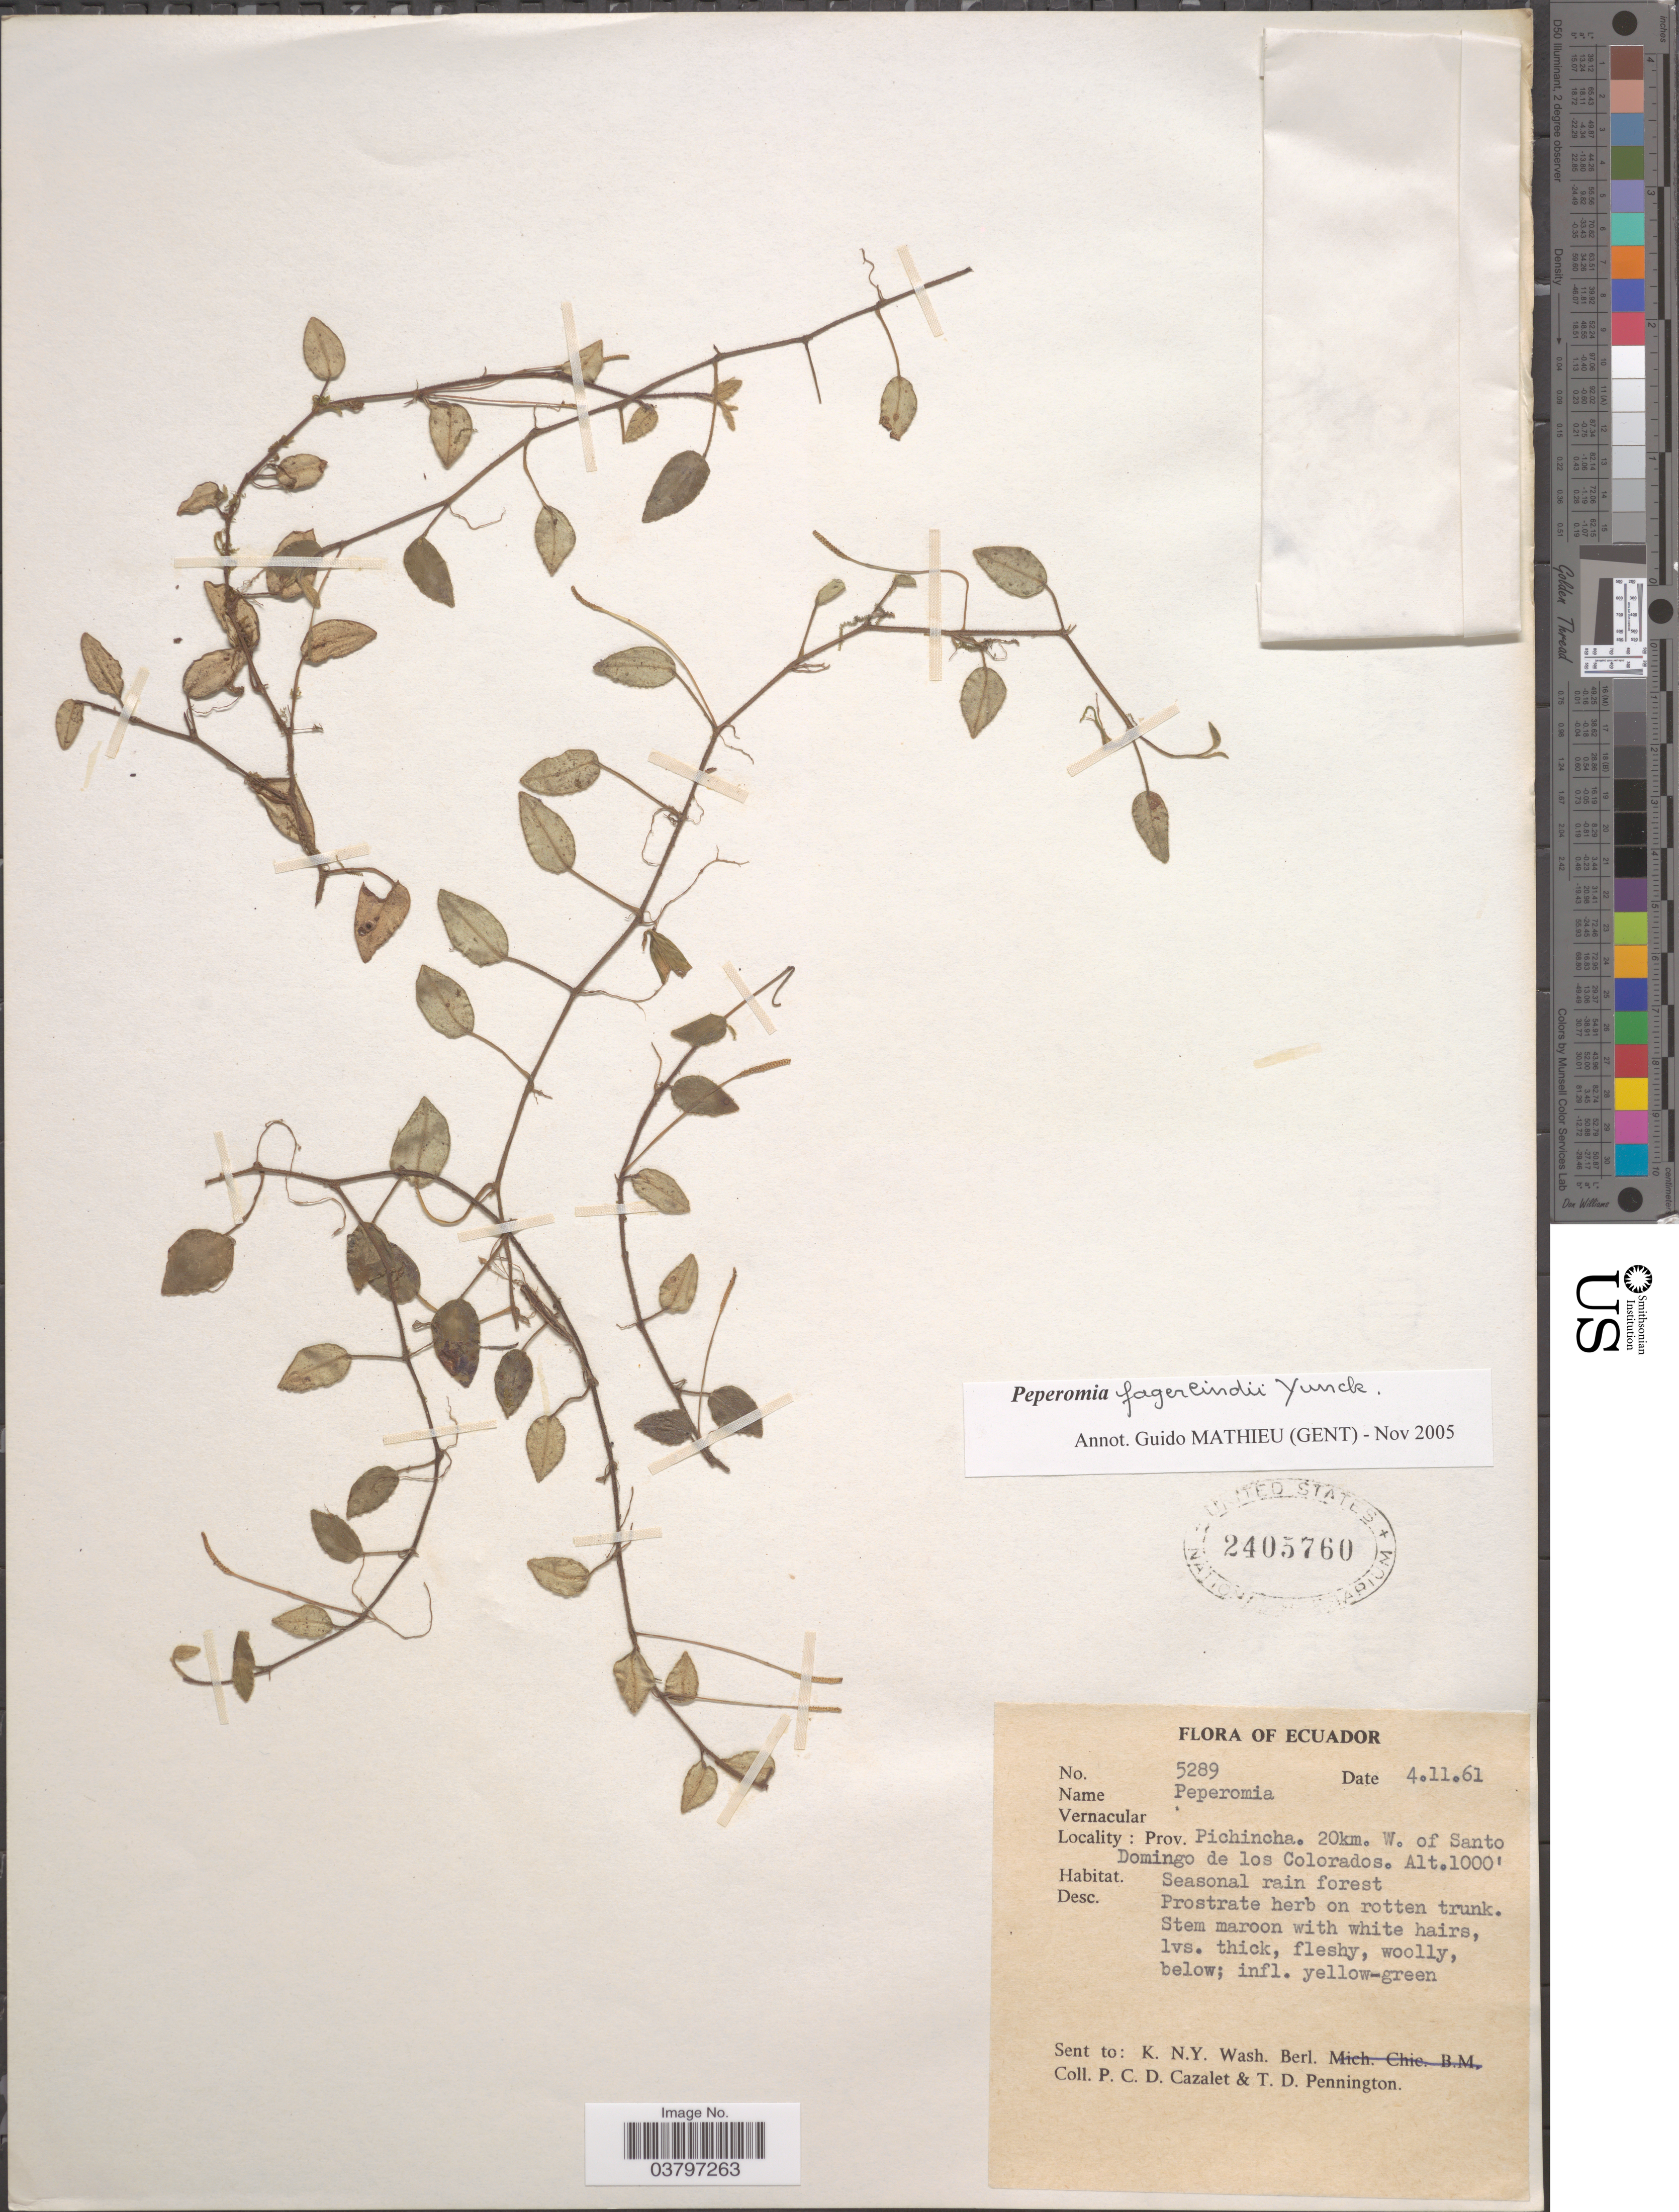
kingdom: Plantae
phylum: Tracheophyta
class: Magnoliopsida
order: Piperales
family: Piperaceae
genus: Peperomia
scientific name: Peperomia fagerlindii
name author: Yunck.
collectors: P. C. D. Cazalet & T. D. Pennington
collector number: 5289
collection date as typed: Transcribed d/m/y: 4/11/61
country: Ecuador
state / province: Pichincha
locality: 20km. W. of Santo Domingo de los Colorados.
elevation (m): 305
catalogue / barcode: US 2405760